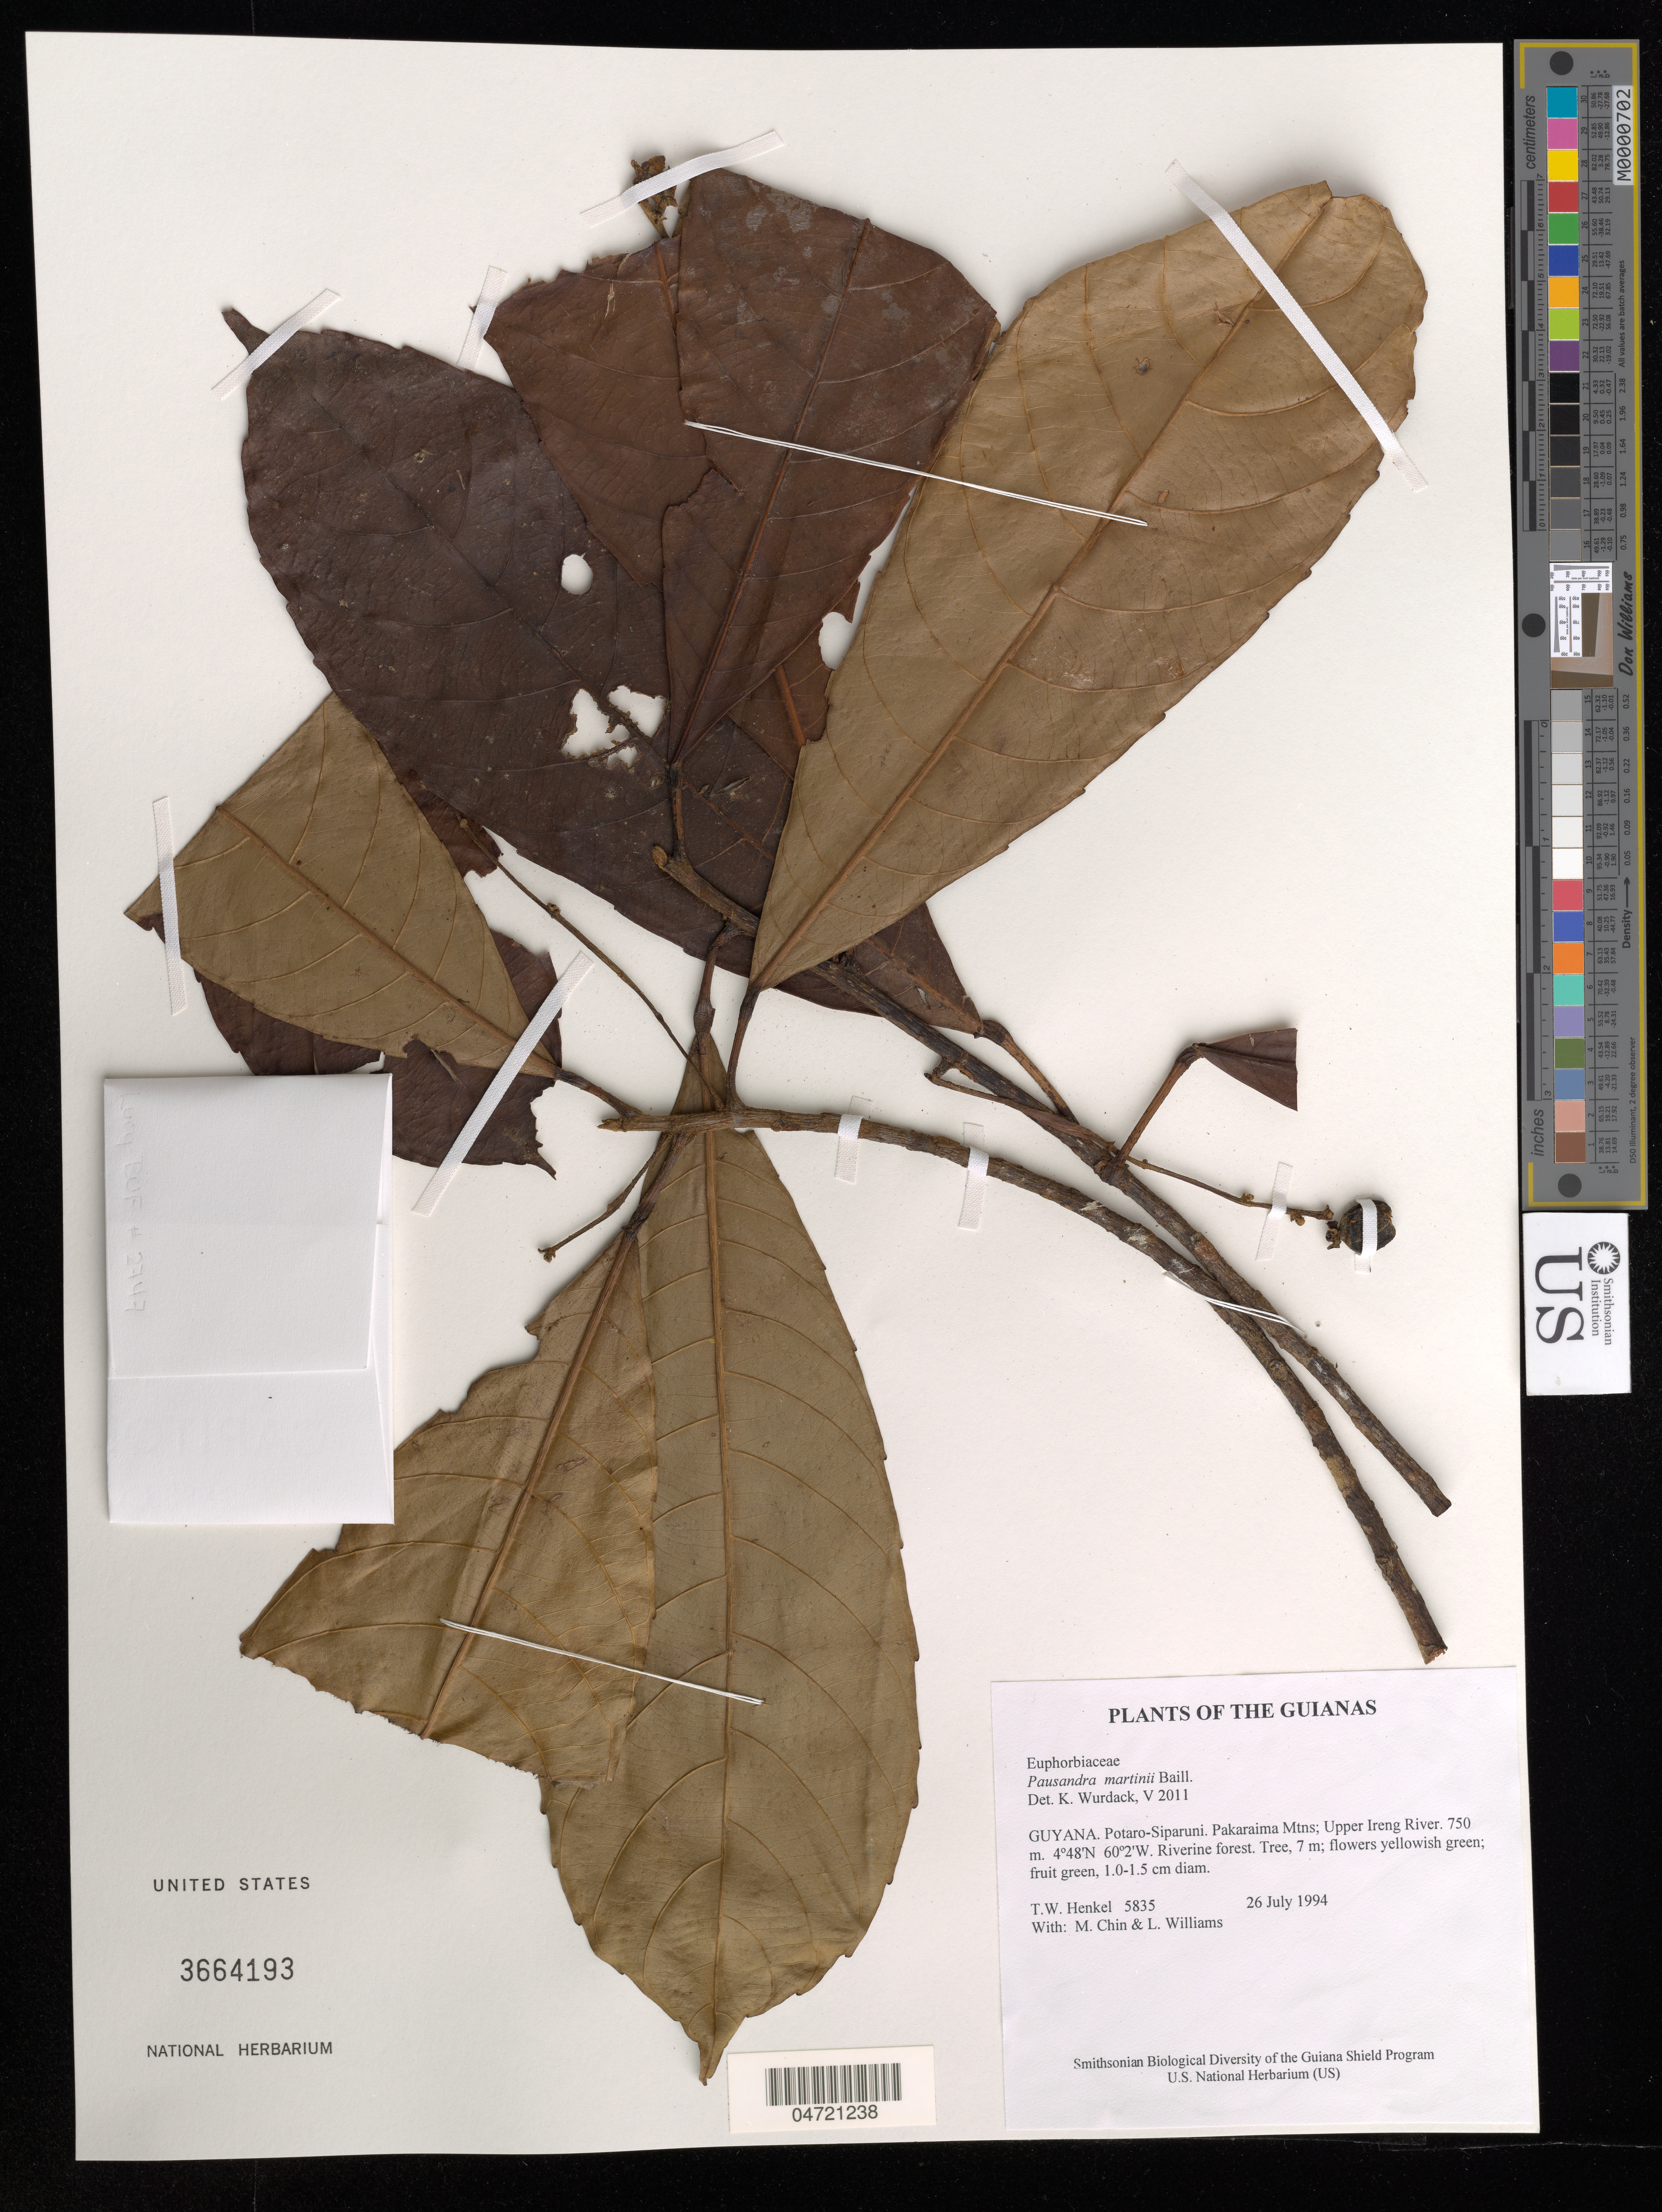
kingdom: Plantae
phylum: Tracheophyta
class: Magnoliopsida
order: Malpighiales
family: Euphorbiaceae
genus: Pausandra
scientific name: Pausandra martinii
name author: Baill.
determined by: Wurdack, Kenneth J., (US), Smithsonian Institution - National Museum of Natural History (UNITED STATES)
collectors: T. Henkel, M. Chin & L. Williams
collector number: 5835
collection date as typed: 26 July 1994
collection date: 1994-07-26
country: Guyana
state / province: Potaro-Siparuni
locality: Pakaraima Mtns; Upper Ireng River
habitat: Riverine forest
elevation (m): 750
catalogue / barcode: US 3664193